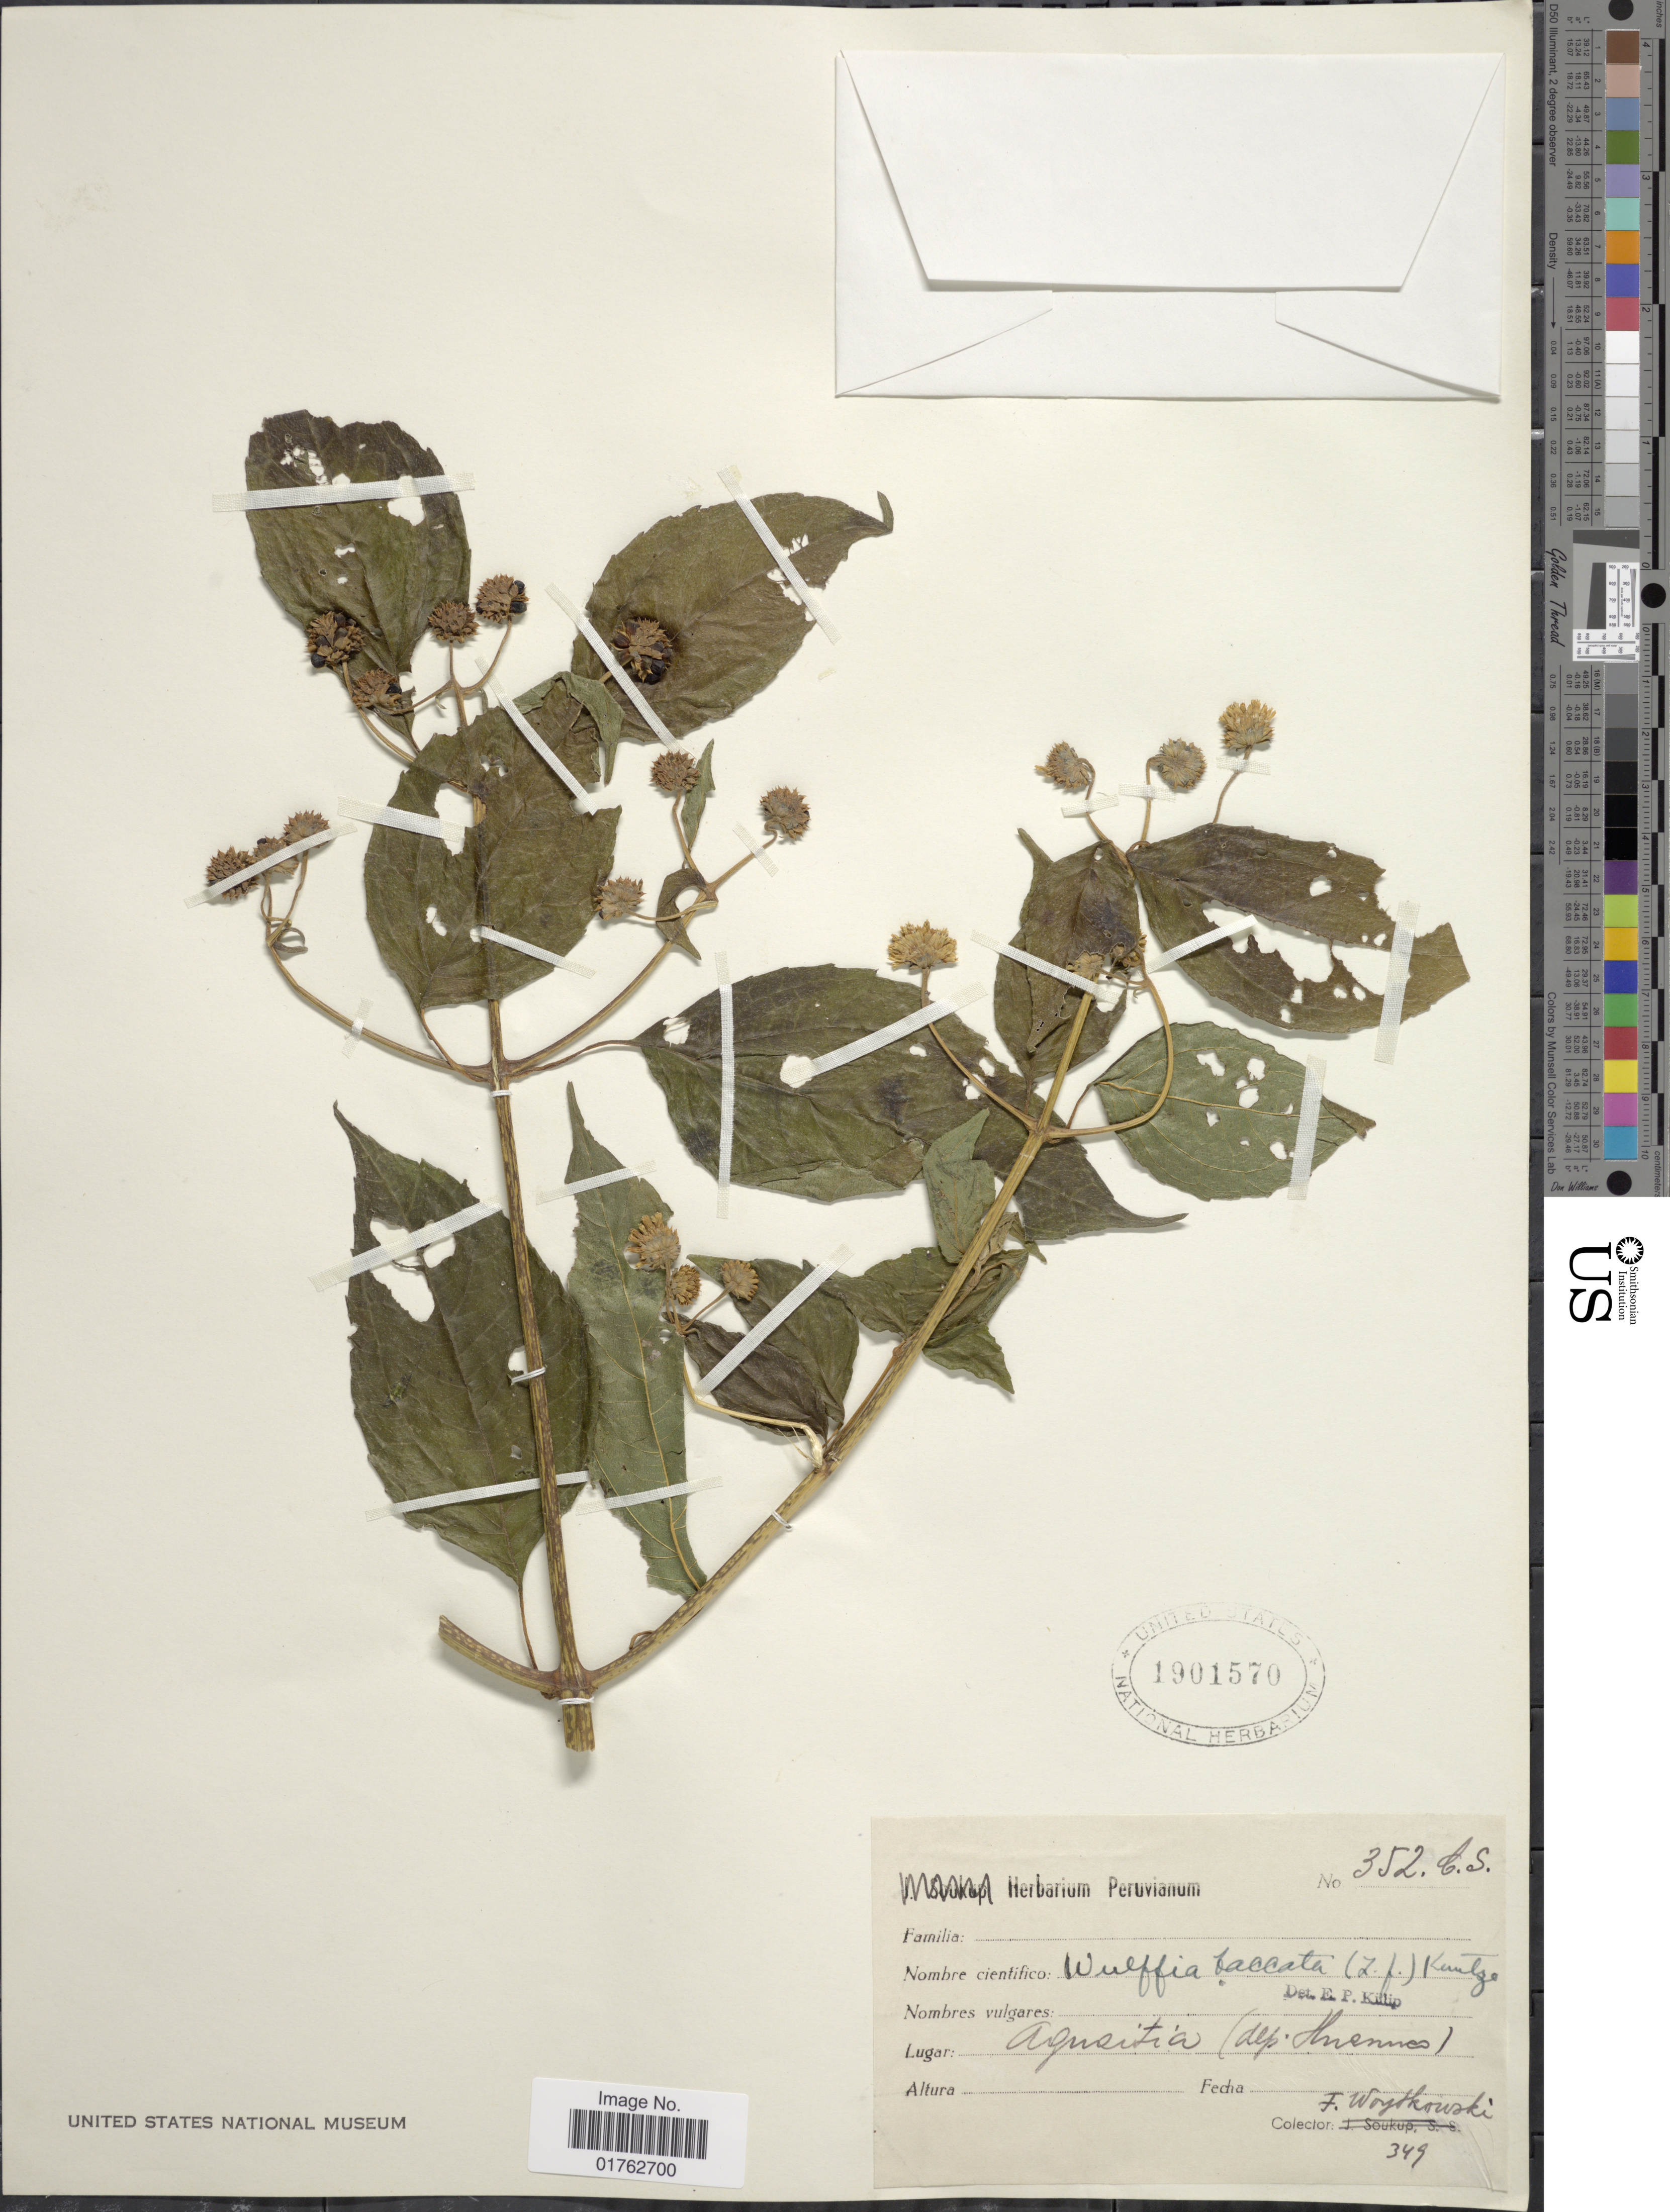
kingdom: Plantae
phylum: Tracheophyta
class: Magnoliopsida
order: Asterales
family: Asteraceae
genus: Wulffia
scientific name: Wulffia baccata var. baccata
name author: (L.) Kuntze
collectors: F. Woytkowski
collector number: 349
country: Peru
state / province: Huánuco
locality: Agusitia (Dep. Huanuco)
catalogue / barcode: US 1901570